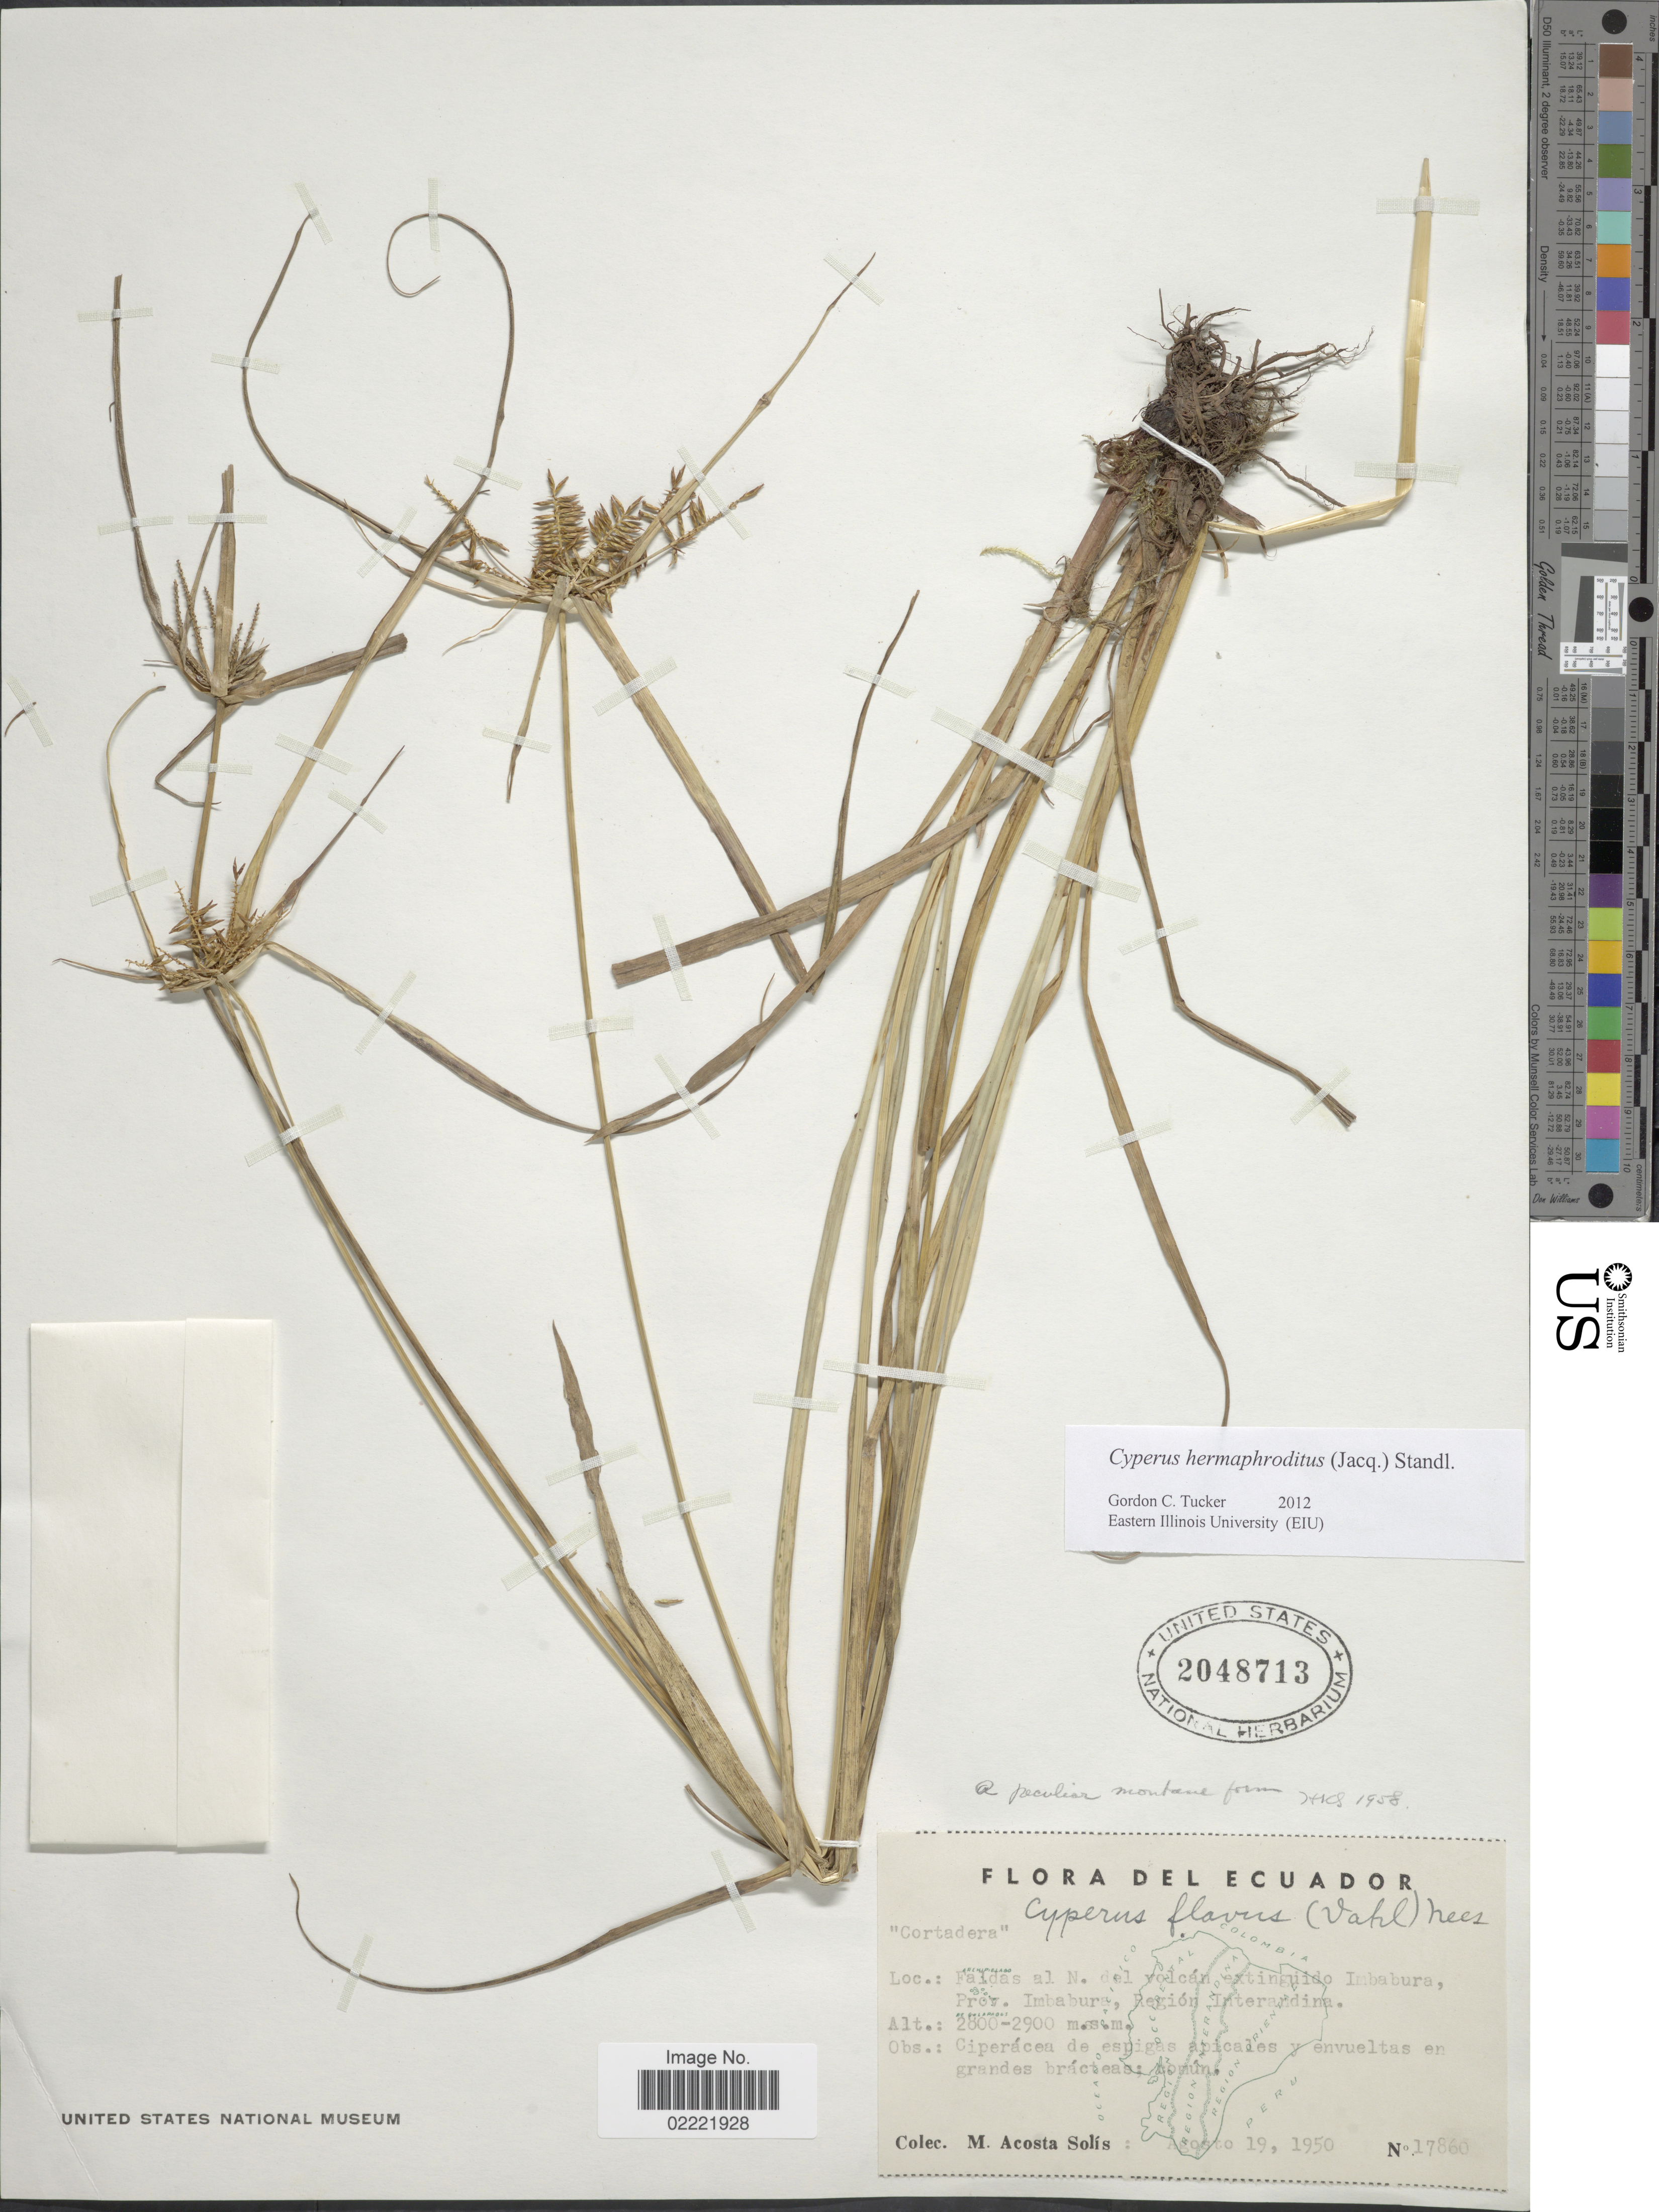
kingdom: Plantae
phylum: Tracheophyta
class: Liliopsida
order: Poales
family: Cyperaceae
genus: Cyperus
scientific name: Cyperus hermaphroditus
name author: (Jacq.) Standl.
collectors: M. Acosta Solis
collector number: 17860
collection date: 1950-08-19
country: Ecuador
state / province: Imbabura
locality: Faidas al N. del volcan extinguido Imbabura, Prov. Imbabura, Region Interandina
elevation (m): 2800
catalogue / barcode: US 2048713